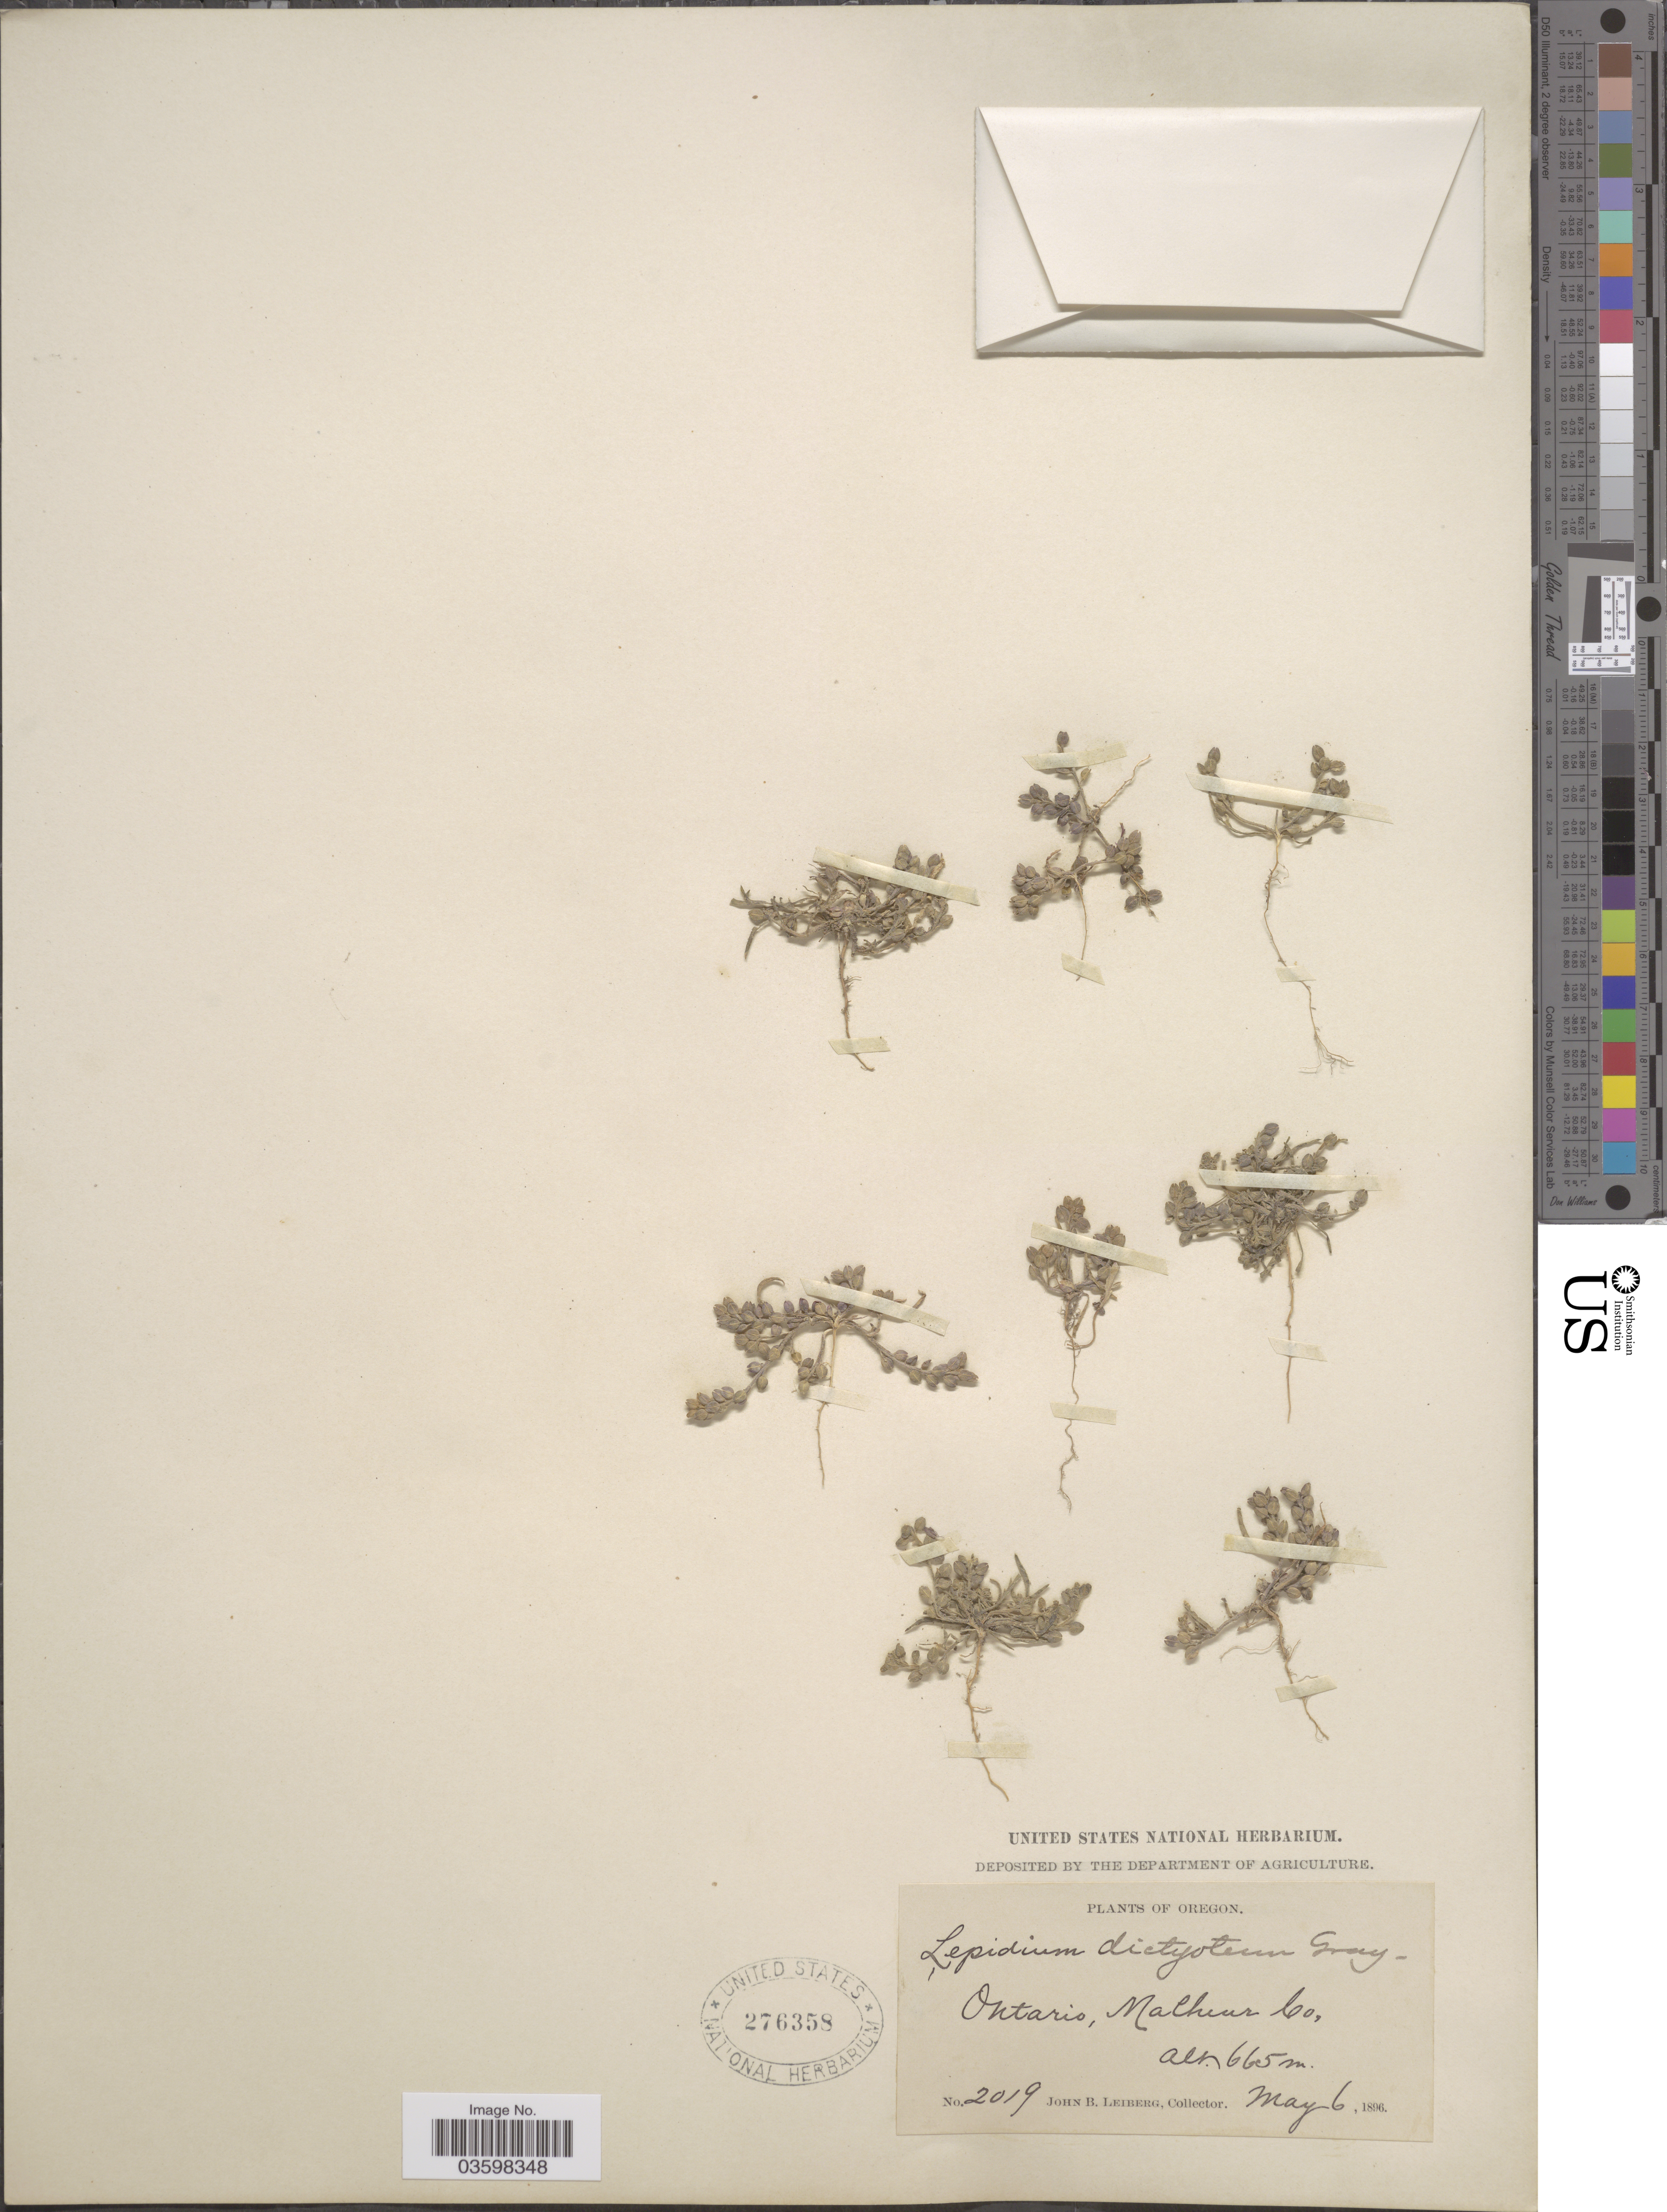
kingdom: Plantae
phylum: Tracheophyta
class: Magnoliopsida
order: Brassicales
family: Brassicaceae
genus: Lepidium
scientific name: Lepidium dictyotum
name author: A. Gray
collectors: J. B. Leiberg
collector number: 2019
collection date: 1896-05-06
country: United States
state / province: Oregon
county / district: Malheur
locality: Ontario, Malheur Co.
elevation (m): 665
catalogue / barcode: US 276358